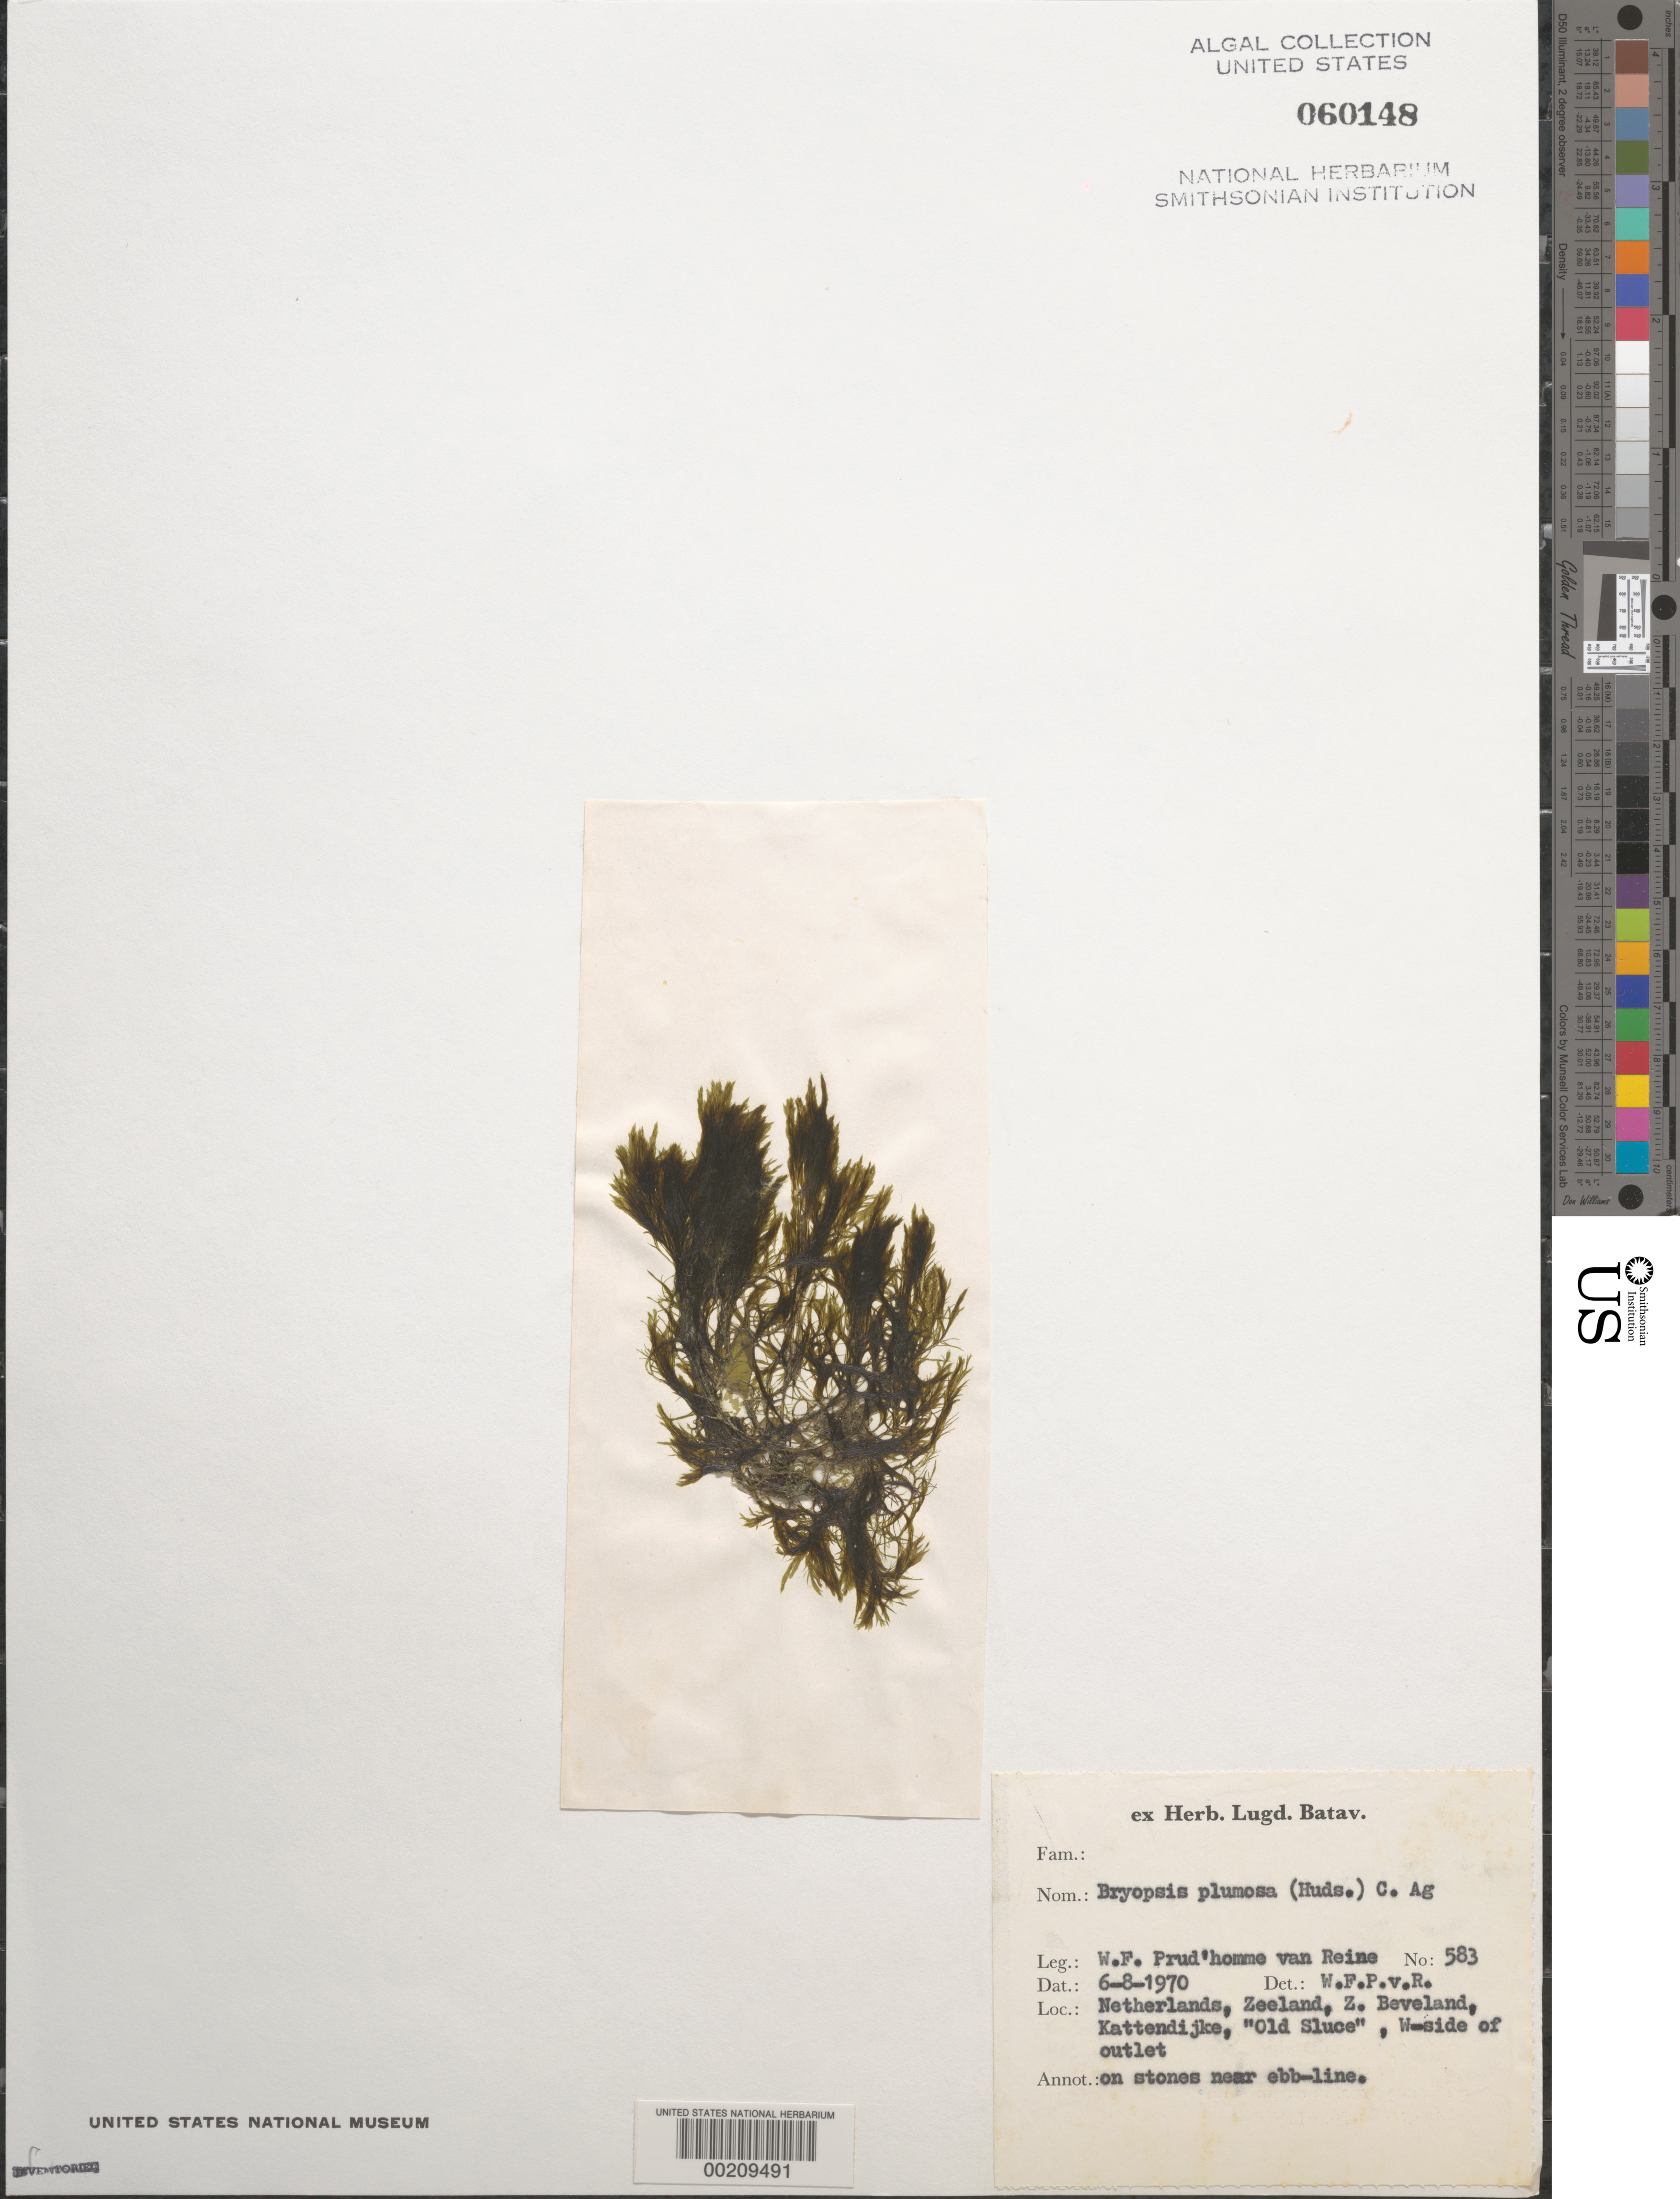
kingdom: Plantae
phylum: Chlorophyta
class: Ulvophyceae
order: Bryopsidales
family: Bryopsidaceae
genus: Bryopsis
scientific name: Bryopsis plumosa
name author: (Huds.) C. Agardh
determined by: Prud'homme van Reine, W. F.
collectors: W. Prud'homme van Reine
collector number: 583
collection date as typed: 06 Aug 1970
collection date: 1970-08-06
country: Netherlands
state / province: Zeeland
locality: Zuid-beveland, kattendijke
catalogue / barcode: US 60148